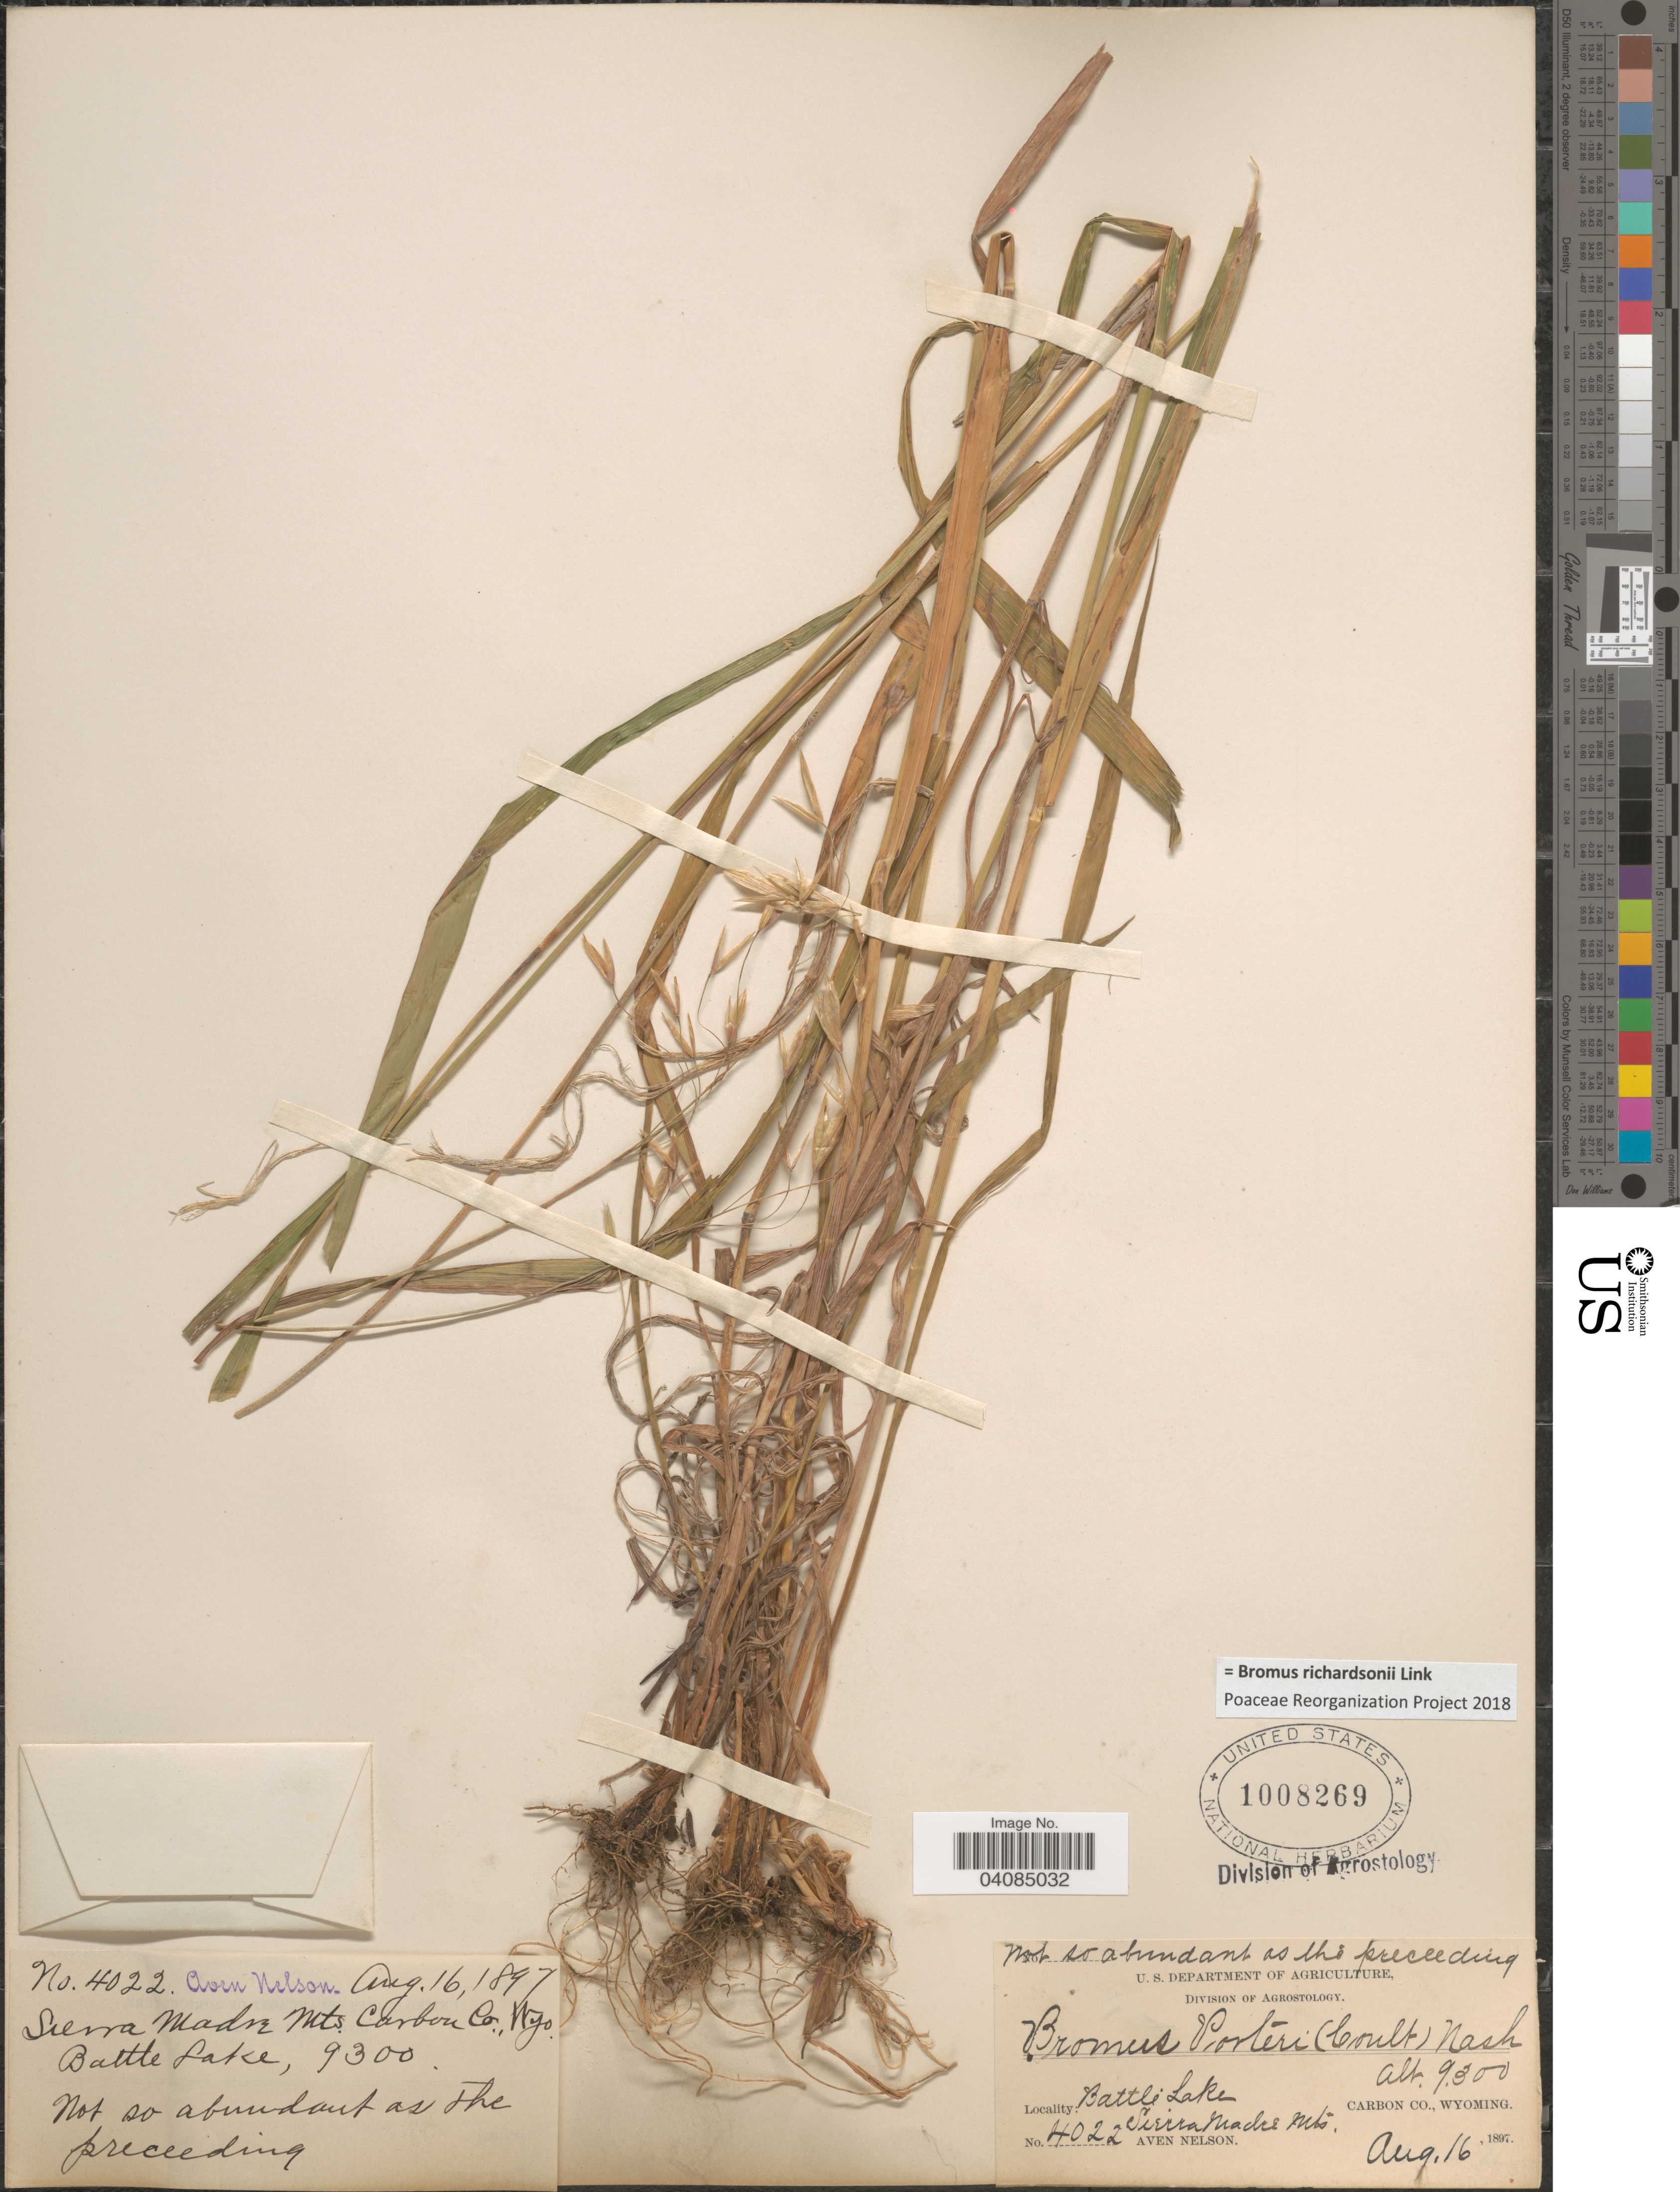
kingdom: Plantae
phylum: Tracheophyta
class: Liliopsida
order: Poales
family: Poaceae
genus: Bromus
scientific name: Bromus racemosus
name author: L.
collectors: A. Nelson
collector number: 4022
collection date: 1897-08-16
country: United States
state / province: Wyoming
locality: Sierra Madre Mts. Carbon Co. Battle Lake.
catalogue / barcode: US 1008269